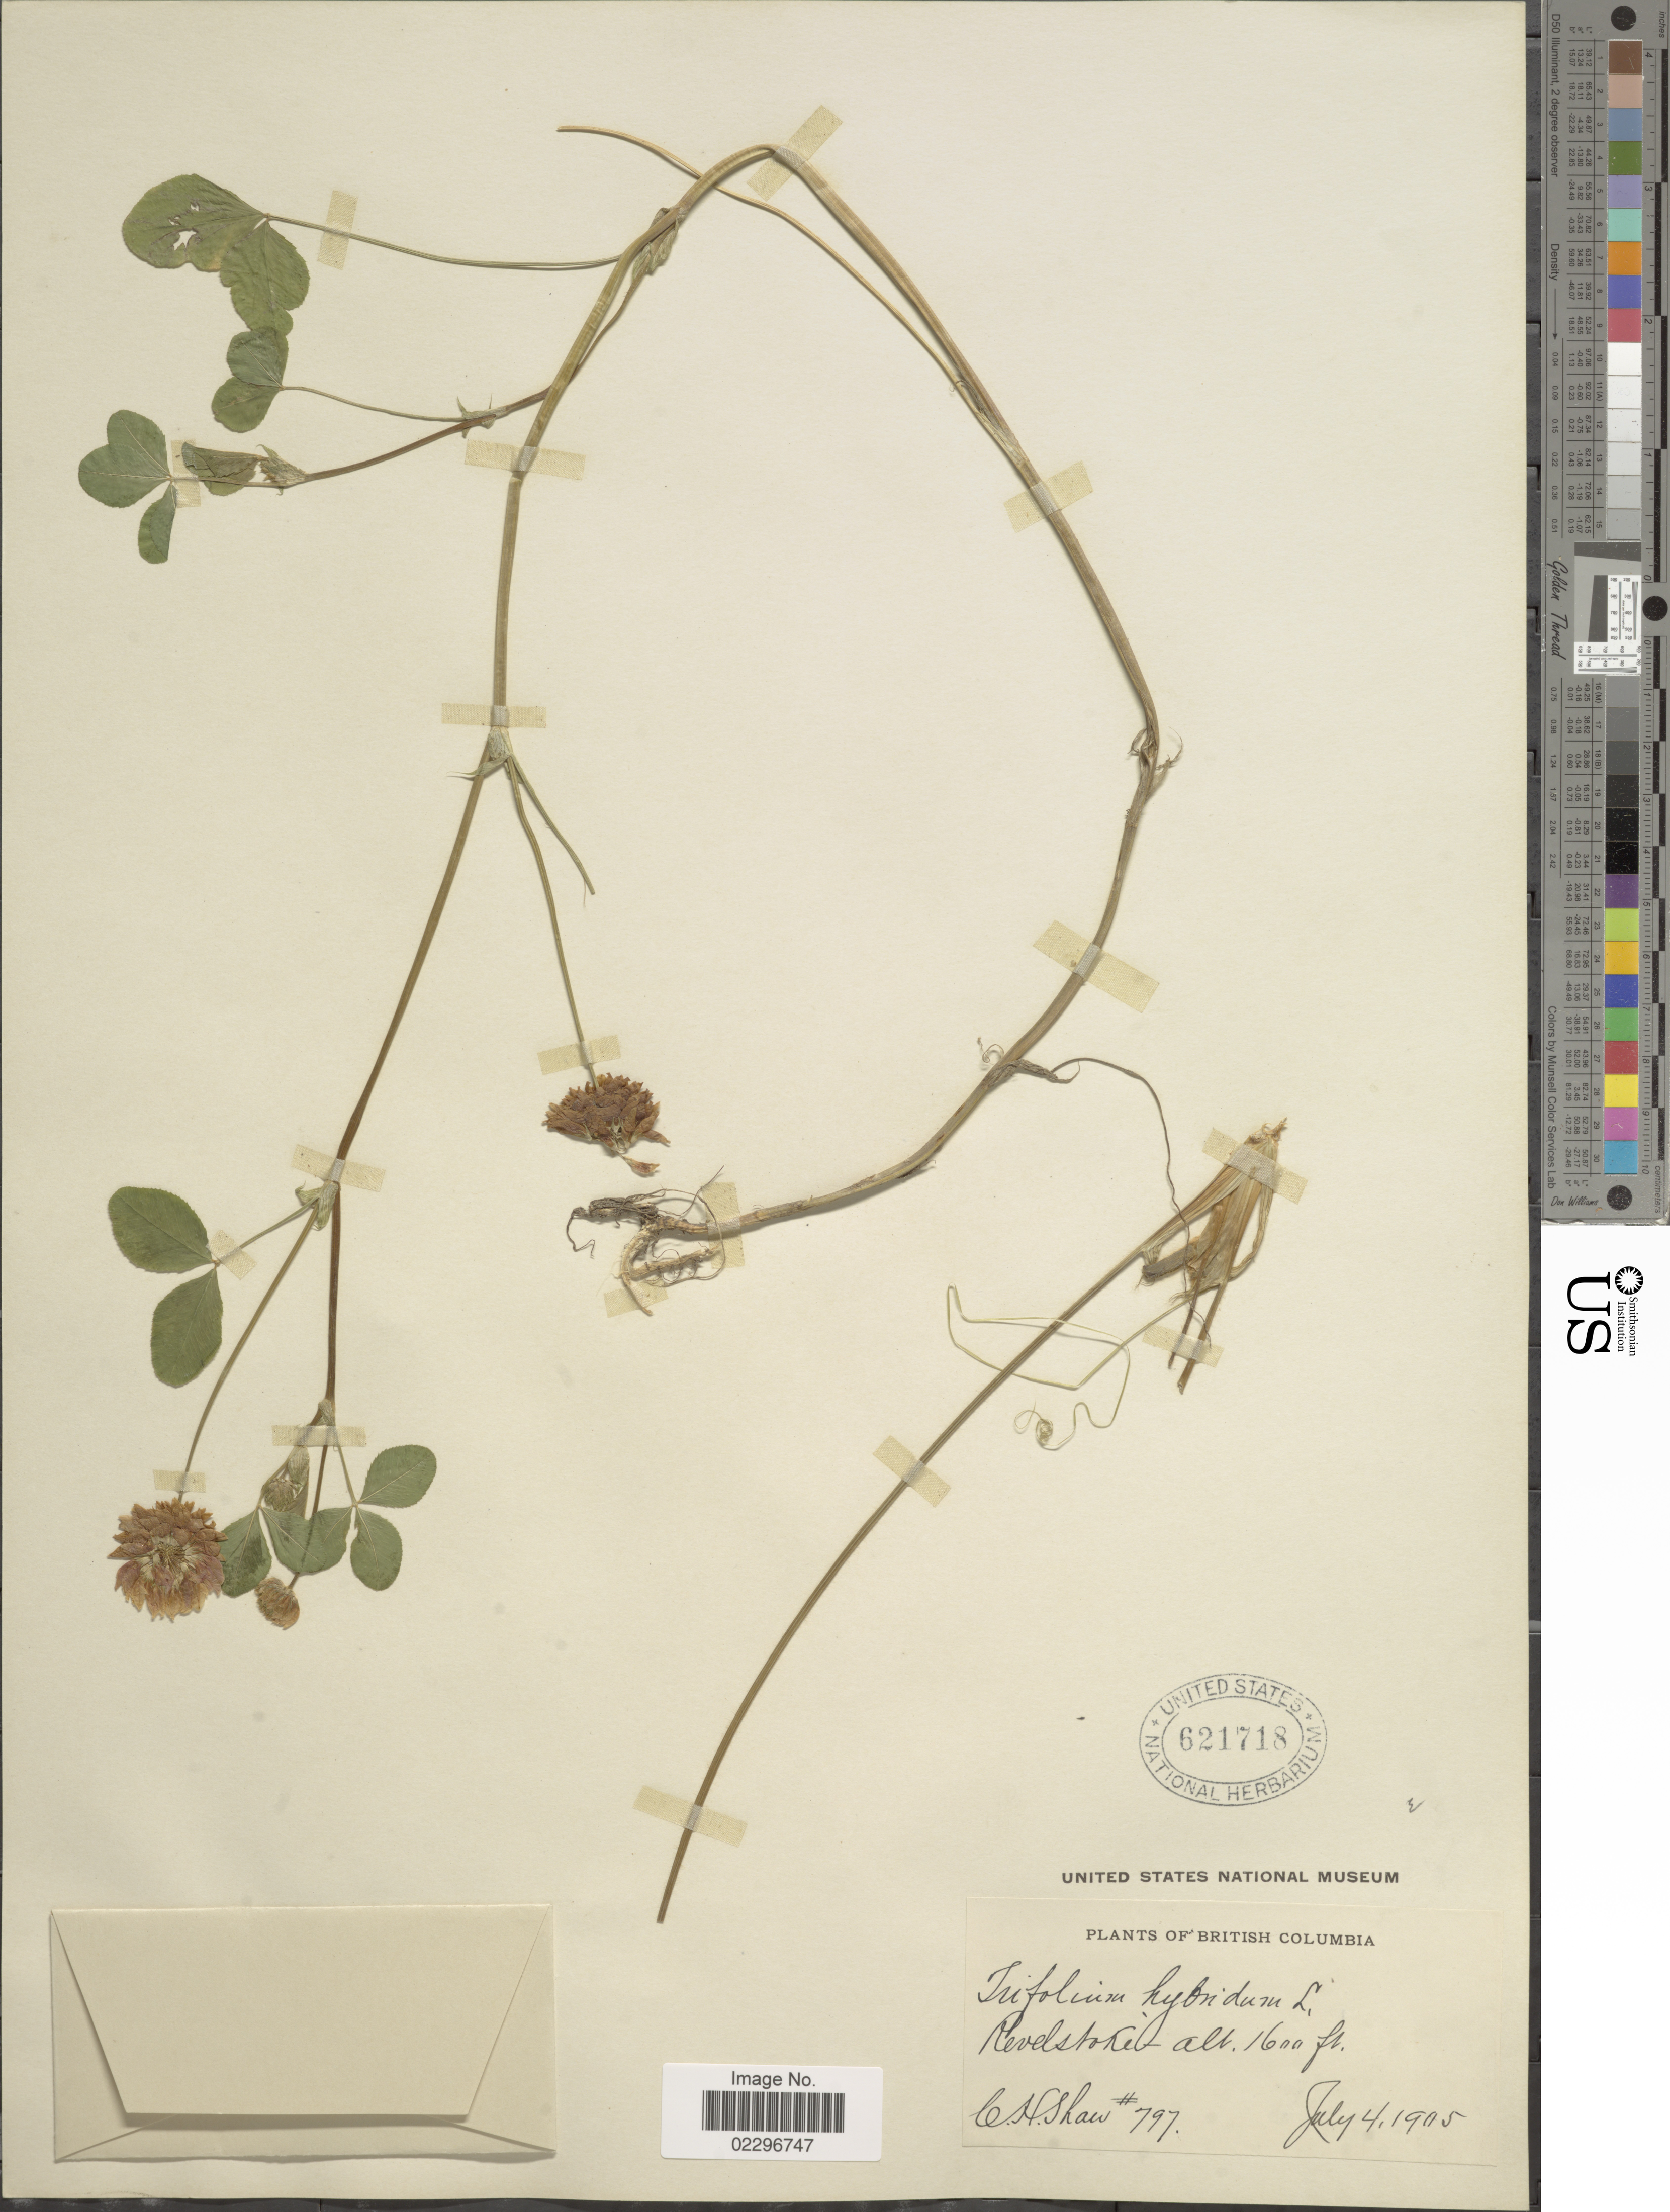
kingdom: Plantae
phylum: Tracheophyta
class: Magnoliopsida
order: Fabales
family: Fabaceae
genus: Trifolium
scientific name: Trifolium hybridum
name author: L.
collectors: C. H. Shaw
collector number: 797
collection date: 1905-07-04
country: Canada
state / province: British Columbia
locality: Revelstoke.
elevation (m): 488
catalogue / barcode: US 621718